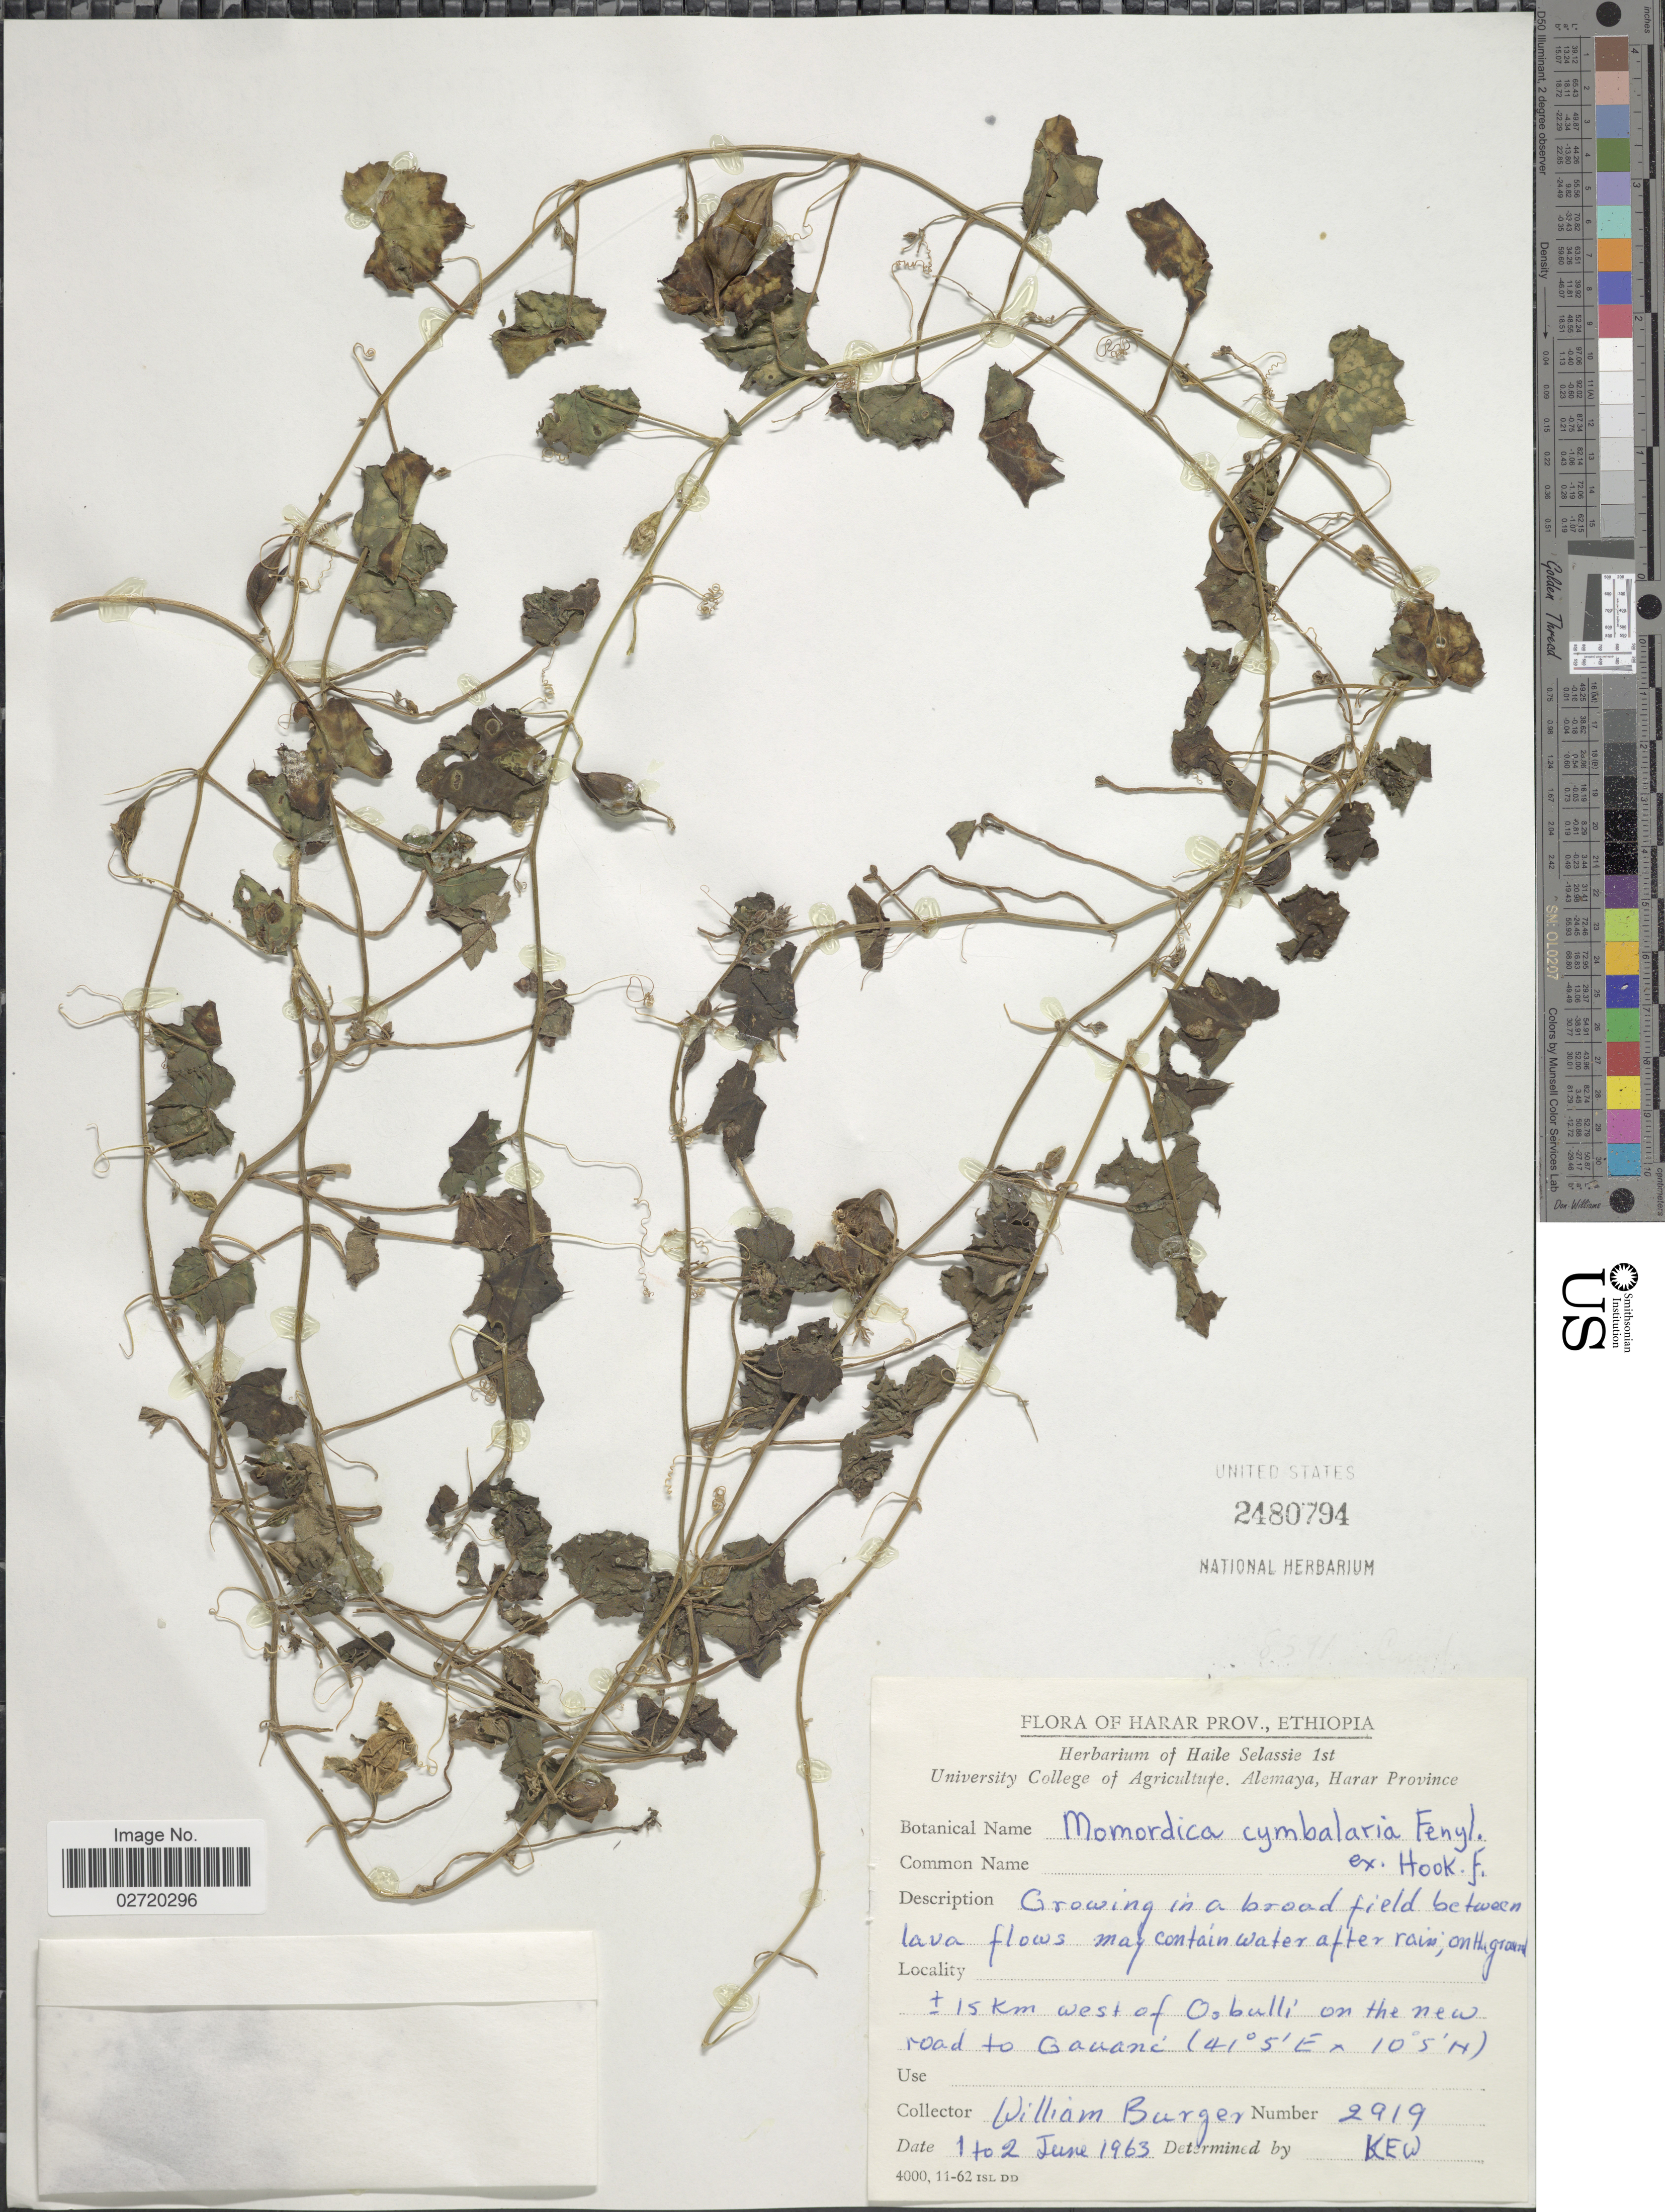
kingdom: Plantae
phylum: Tracheophyta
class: Magnoliopsida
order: Cucurbitales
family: Cucurbitaceae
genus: Momordica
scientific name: Momordica cymbalaria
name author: Fenzl ex Naudin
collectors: W. Burger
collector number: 2919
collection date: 1963-06-01/1963-06-02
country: Ethiopia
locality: Harar Prov., Ethiopia, 15 km west of Osbulli on the new road to Gauani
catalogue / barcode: US 2480794